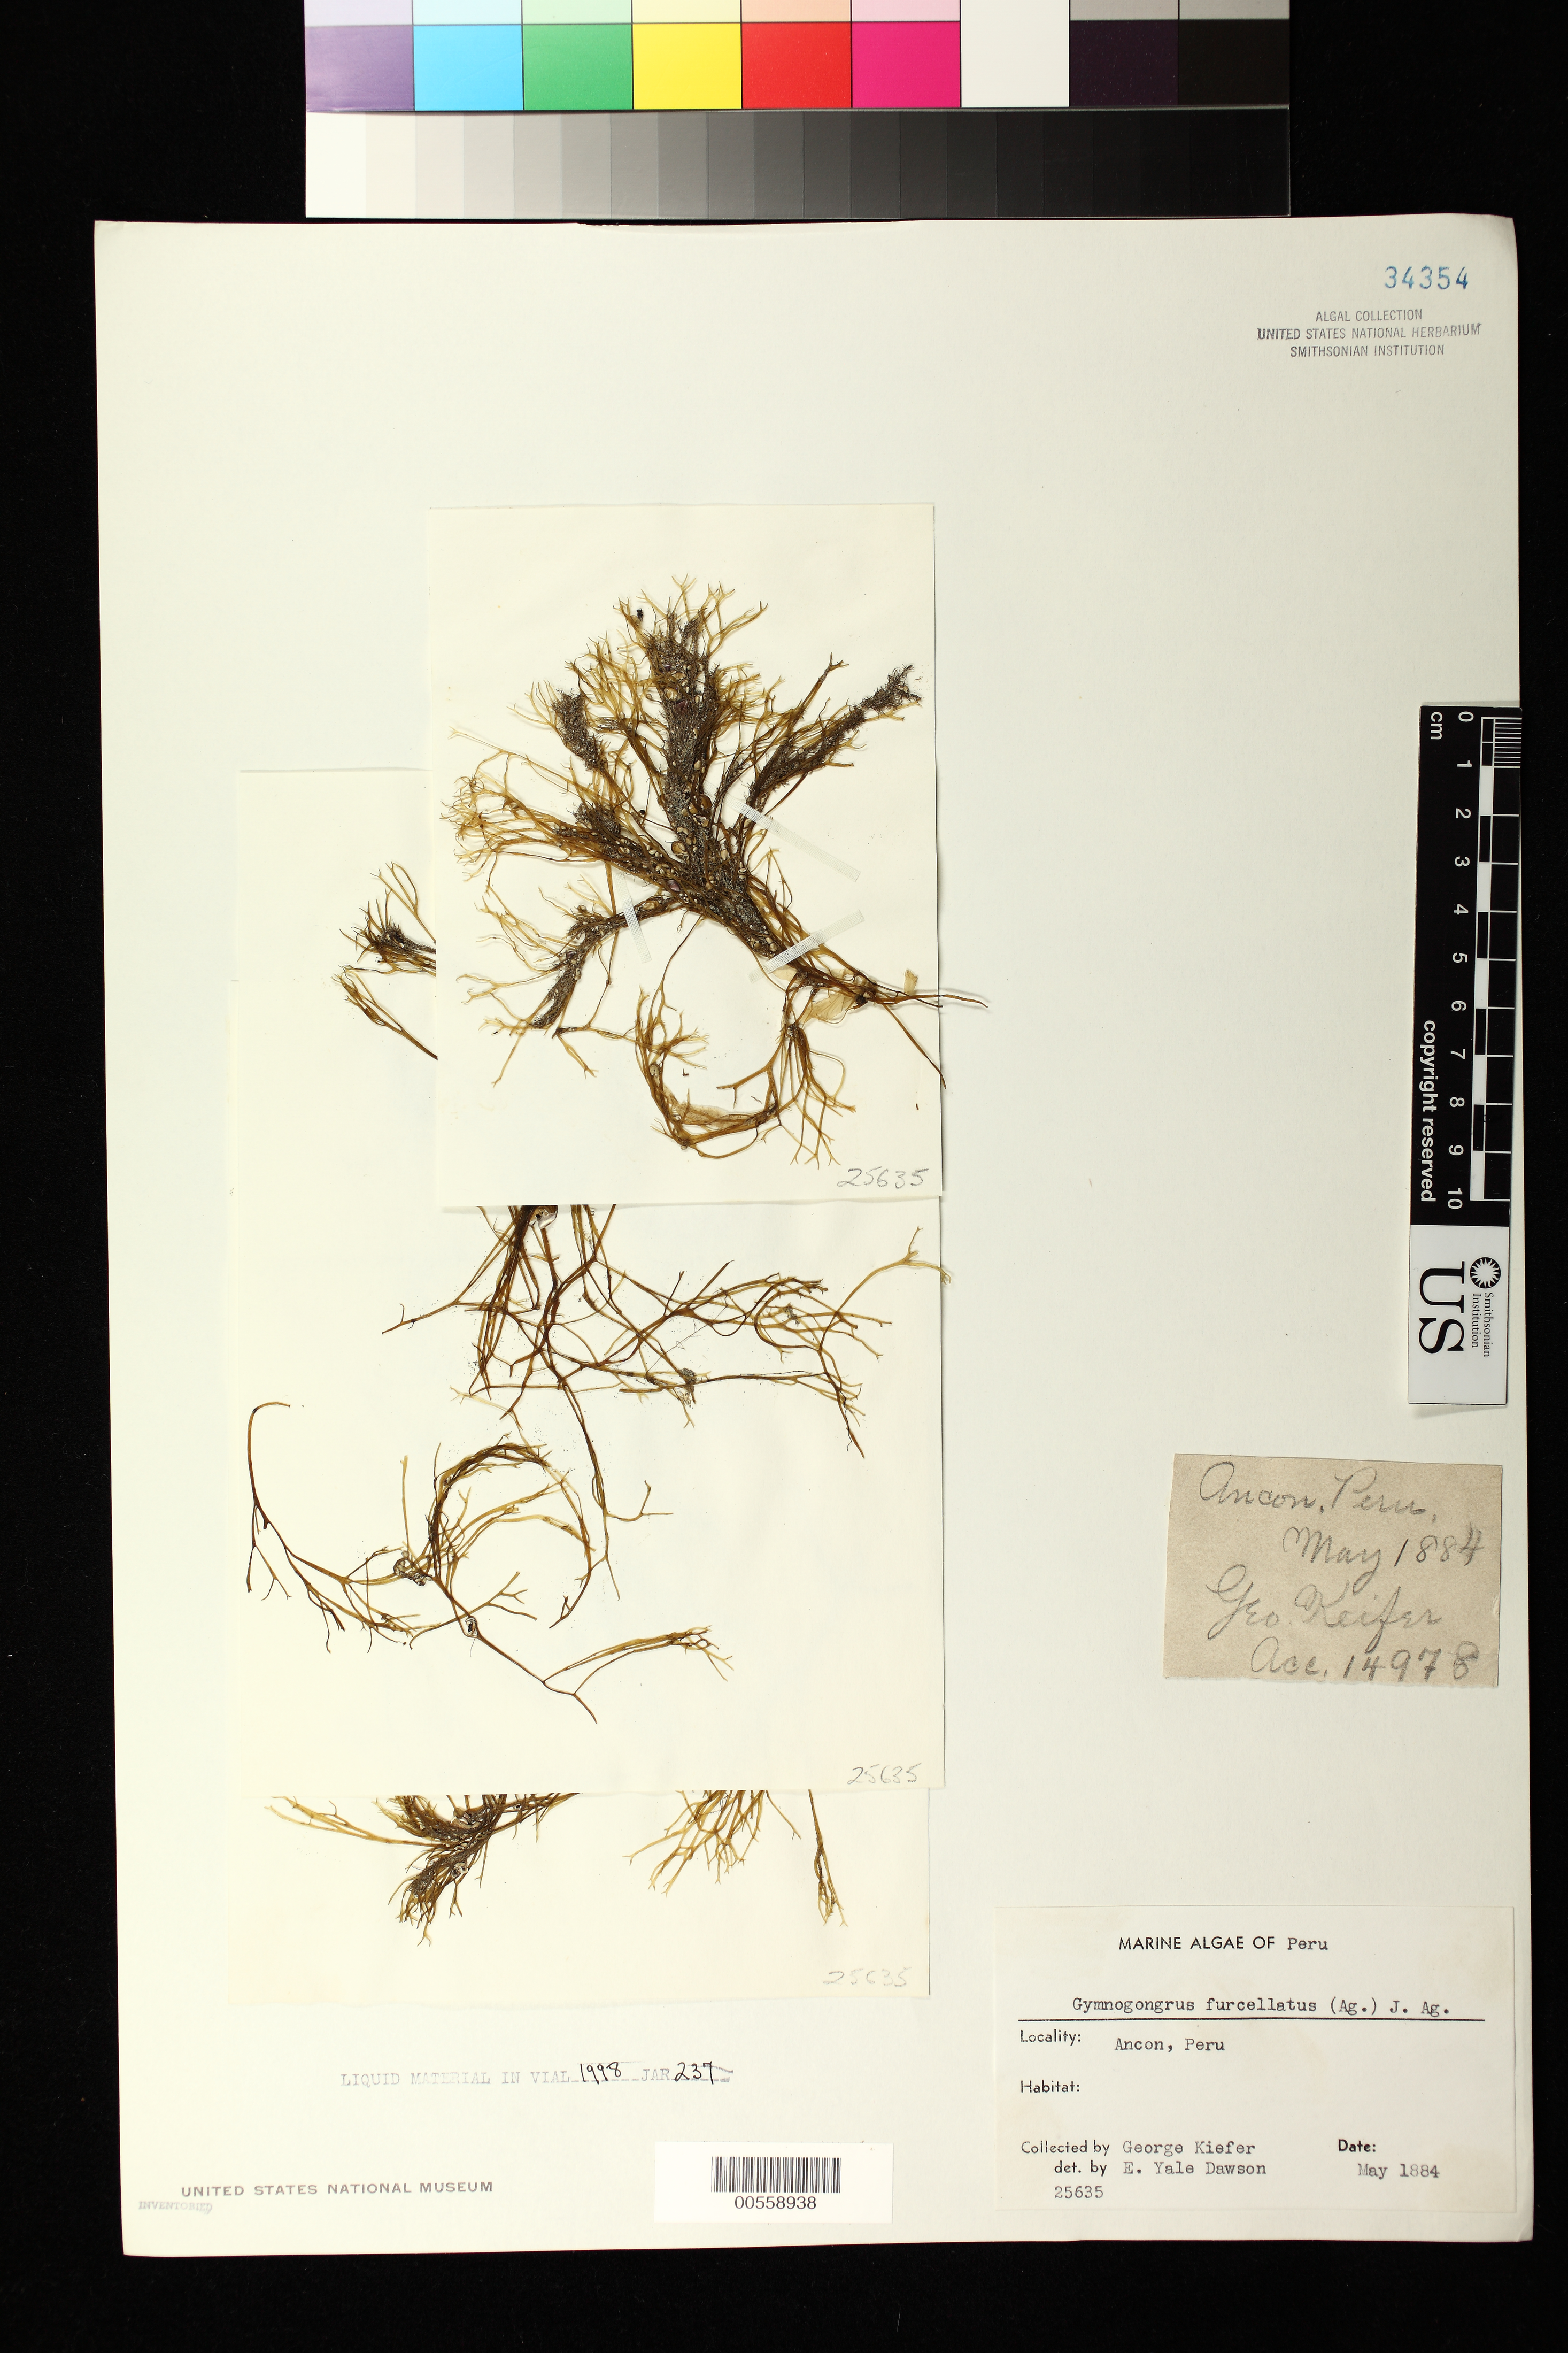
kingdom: Plantae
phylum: Rhodophyta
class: Florideophyceae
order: Gigartinales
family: Phyllophoraceae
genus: Gymnogongrus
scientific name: Gymnogongrus furcellatus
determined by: Dawson, E. Y.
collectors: G. Kiefer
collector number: EYD 25635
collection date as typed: May 1884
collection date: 1884-05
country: Peru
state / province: Lima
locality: Ancon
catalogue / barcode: US 34354